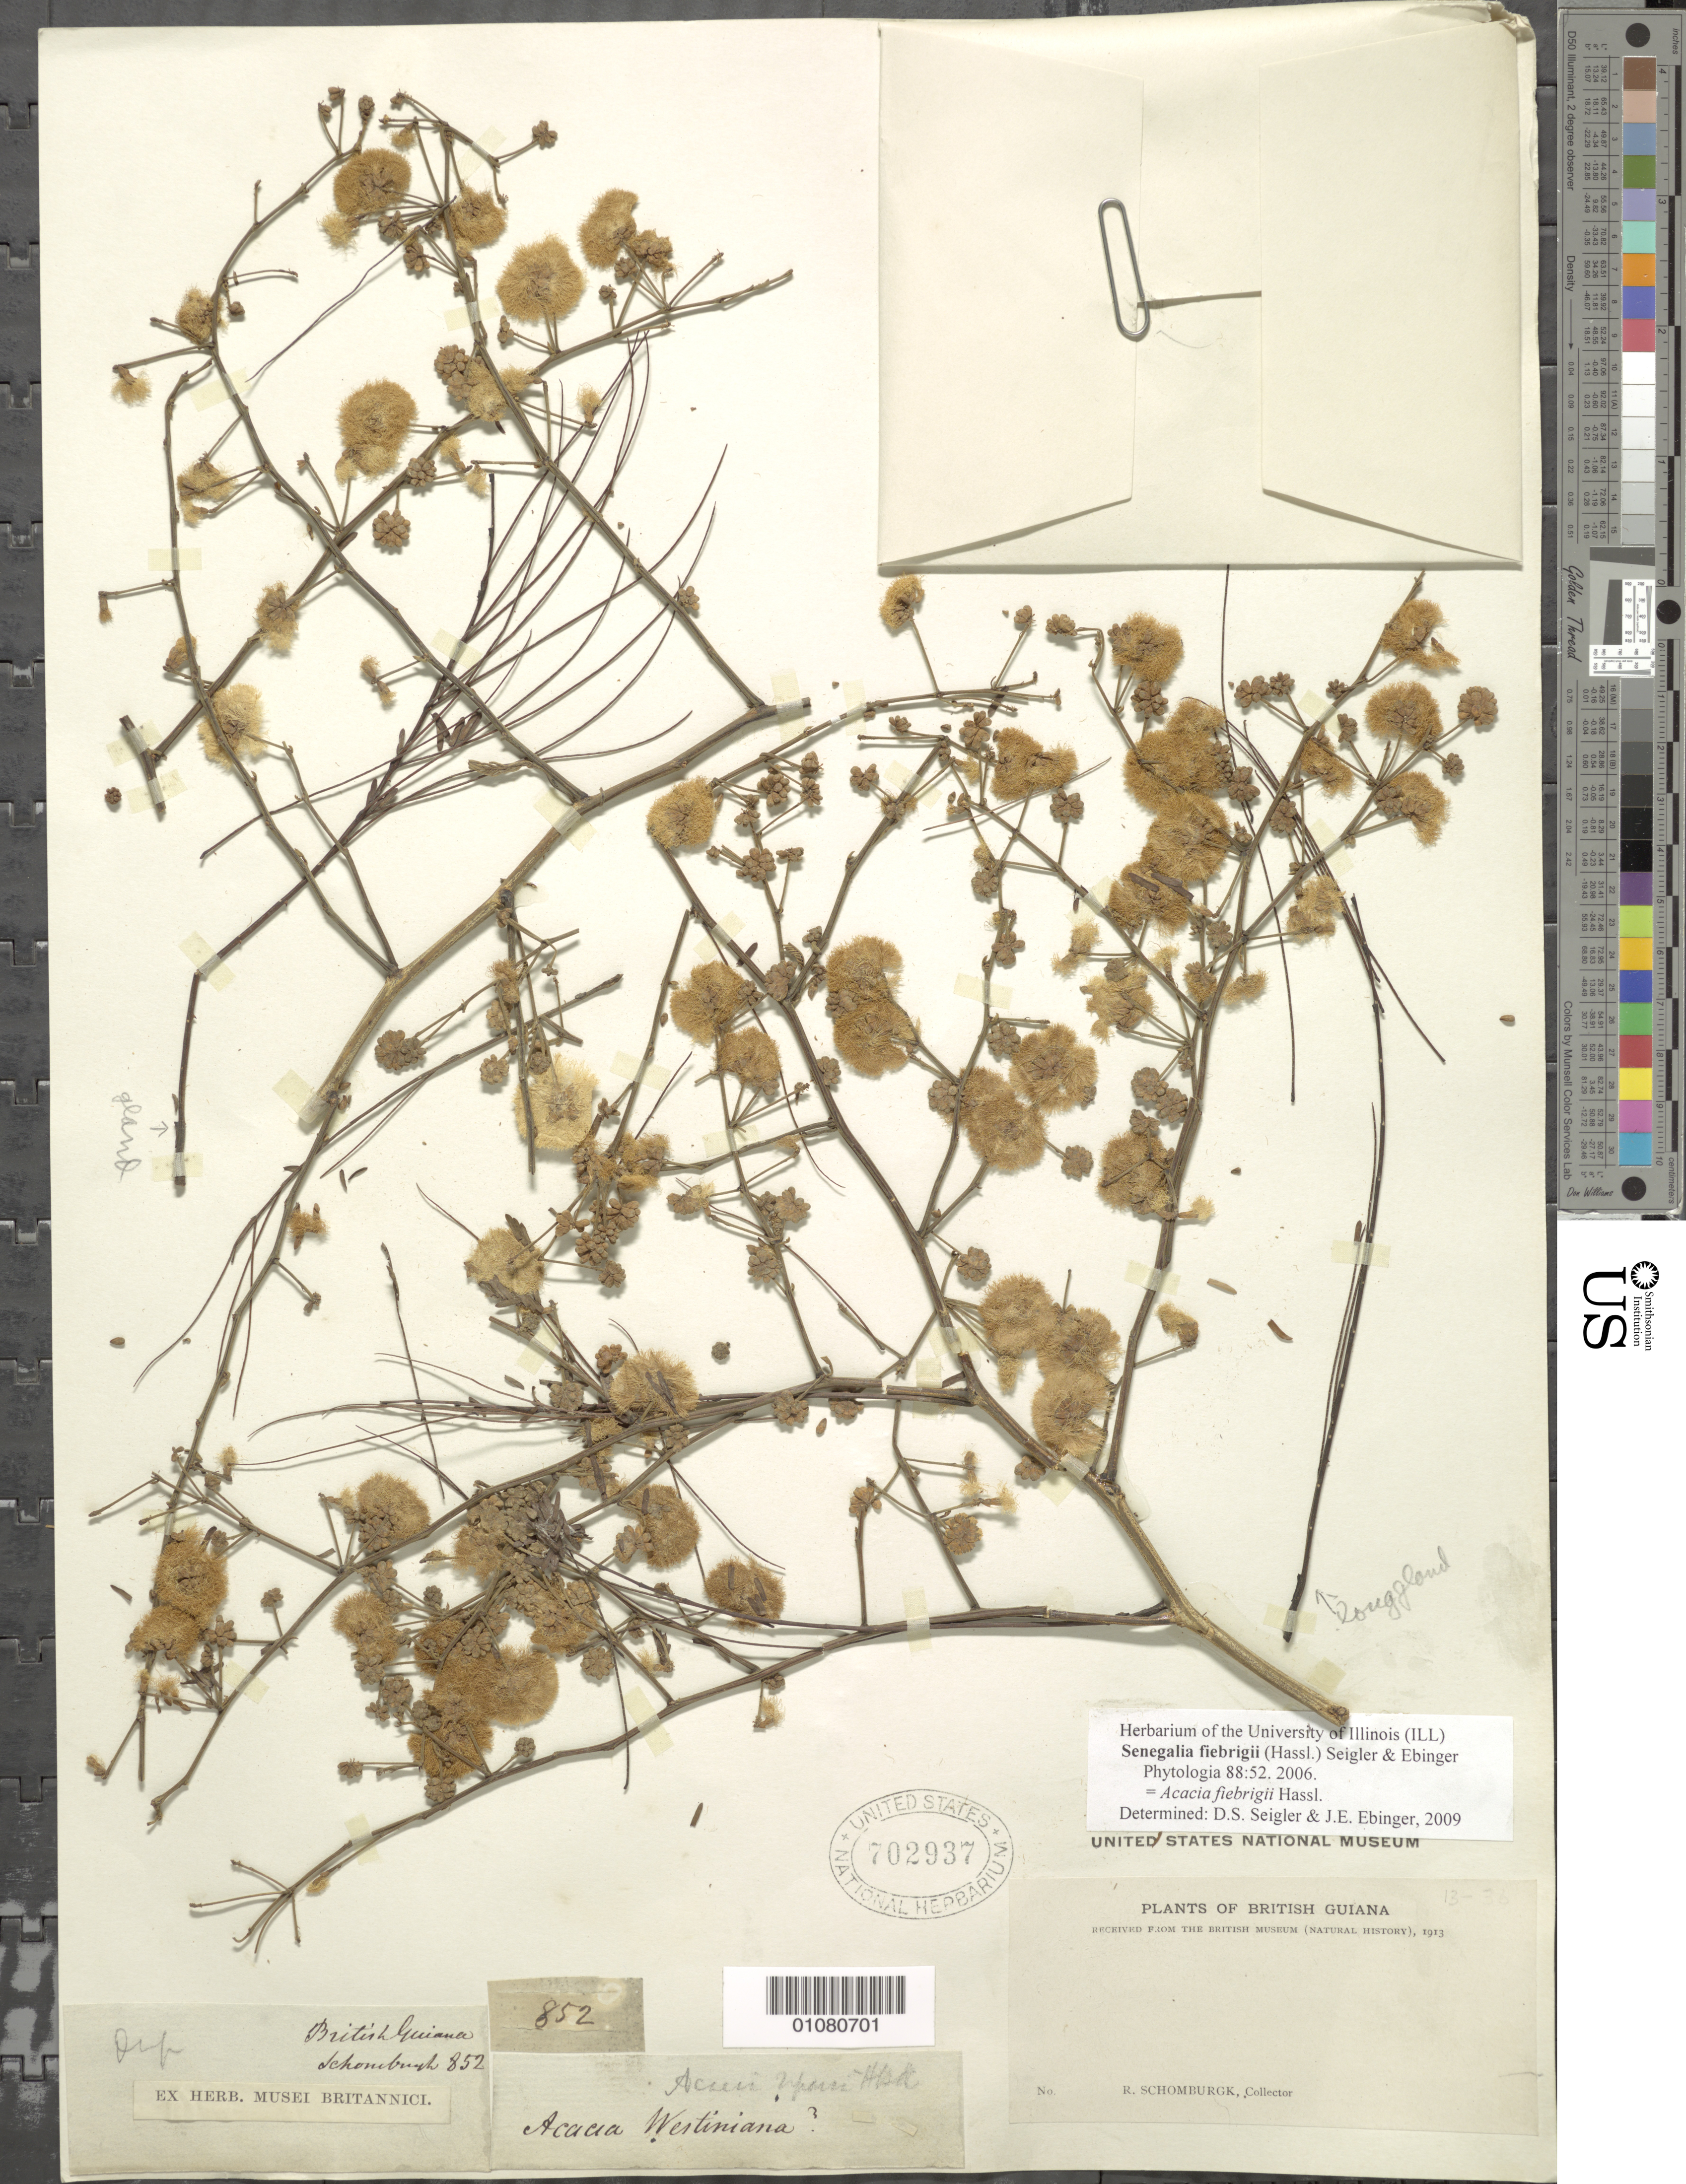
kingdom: Plantae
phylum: Tracheophyta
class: Magnoliopsida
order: Fabales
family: Fabaceae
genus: Senegalia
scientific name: Senegalia fiebrigii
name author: (Hassl.) Seigler & Ebinger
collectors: -- Schomburgk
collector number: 852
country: Guyana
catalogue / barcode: US 702937